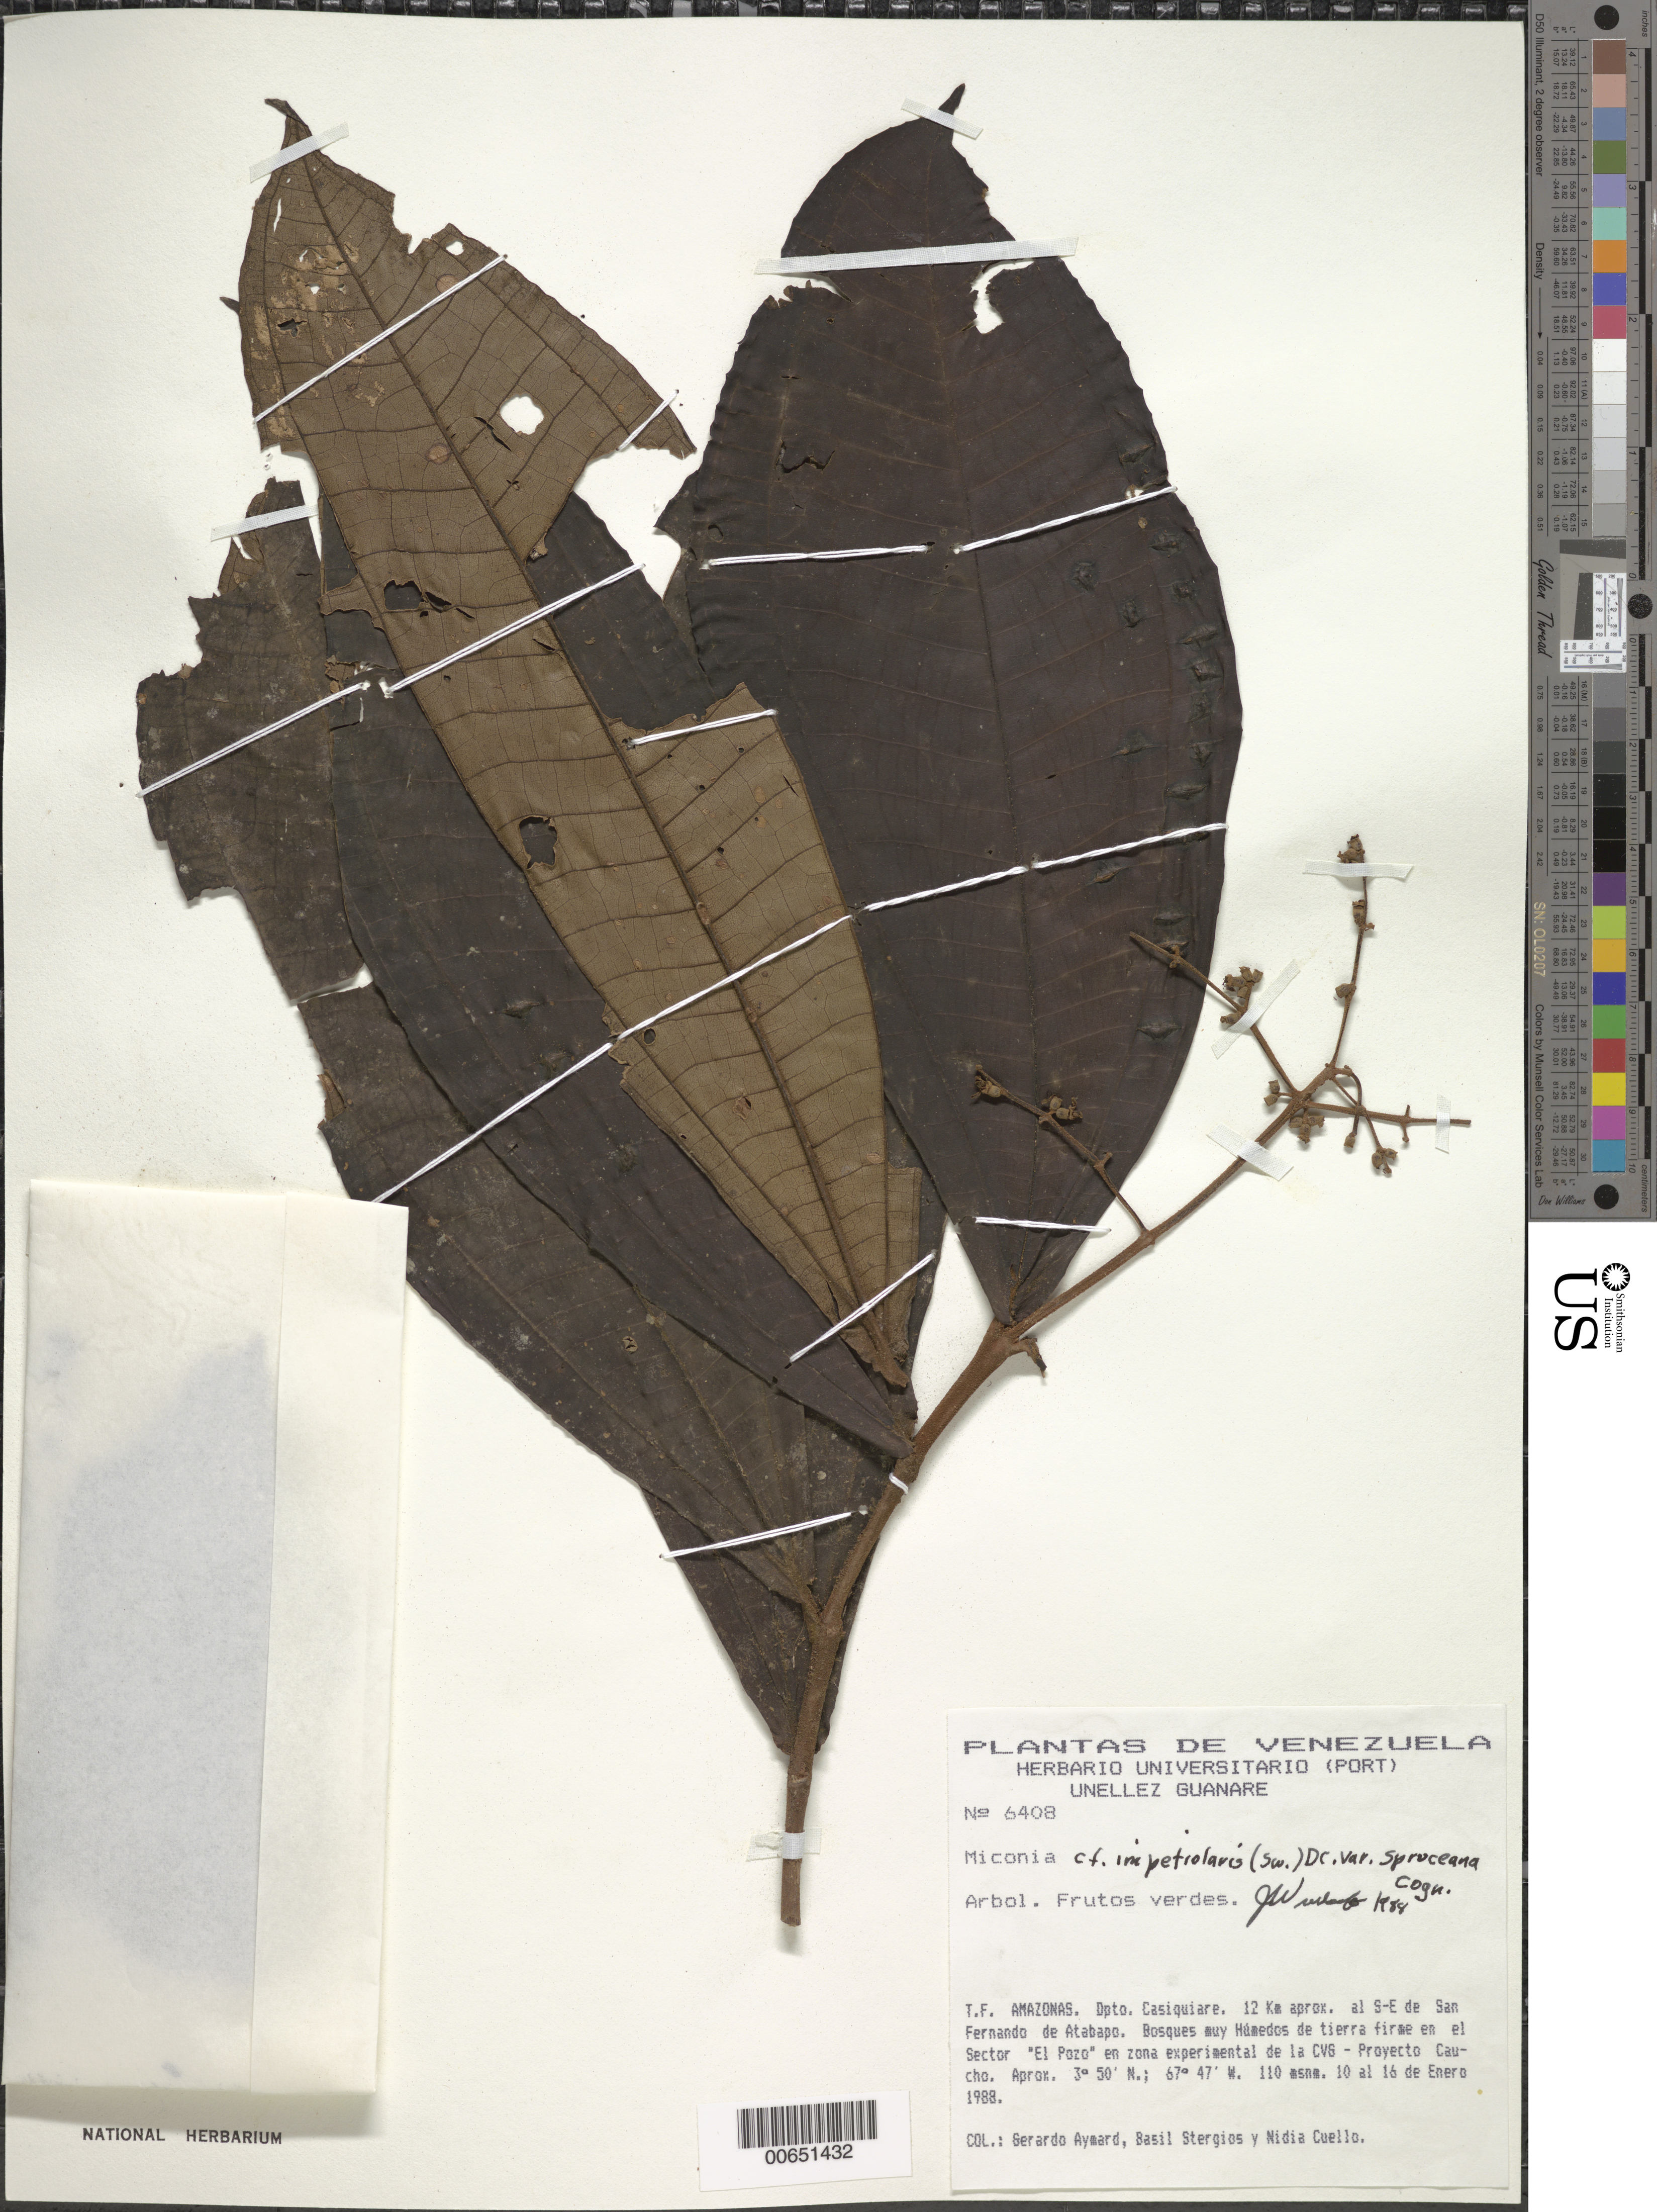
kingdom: Plantae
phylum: Tracheophyta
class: Magnoliopsida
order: Myrtales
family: Melastomataceae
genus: Miconia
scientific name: Miconia impetiolaris var. spruceana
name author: Cogn.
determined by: Wurdack, John J., (US), US (UNITED STATES)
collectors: G. A. Aymard, B. G. Stergios & N. L. Cuello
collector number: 6408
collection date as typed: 10-Jan-88 to 16-Jan-88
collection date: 1988-01-10/1988-01-16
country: Venezuela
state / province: Amazonas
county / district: Atabapo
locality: San Fernando de Atabapo, aprox. 12 km SE of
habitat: Very wet forest on terra firma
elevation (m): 110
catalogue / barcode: US 3122305